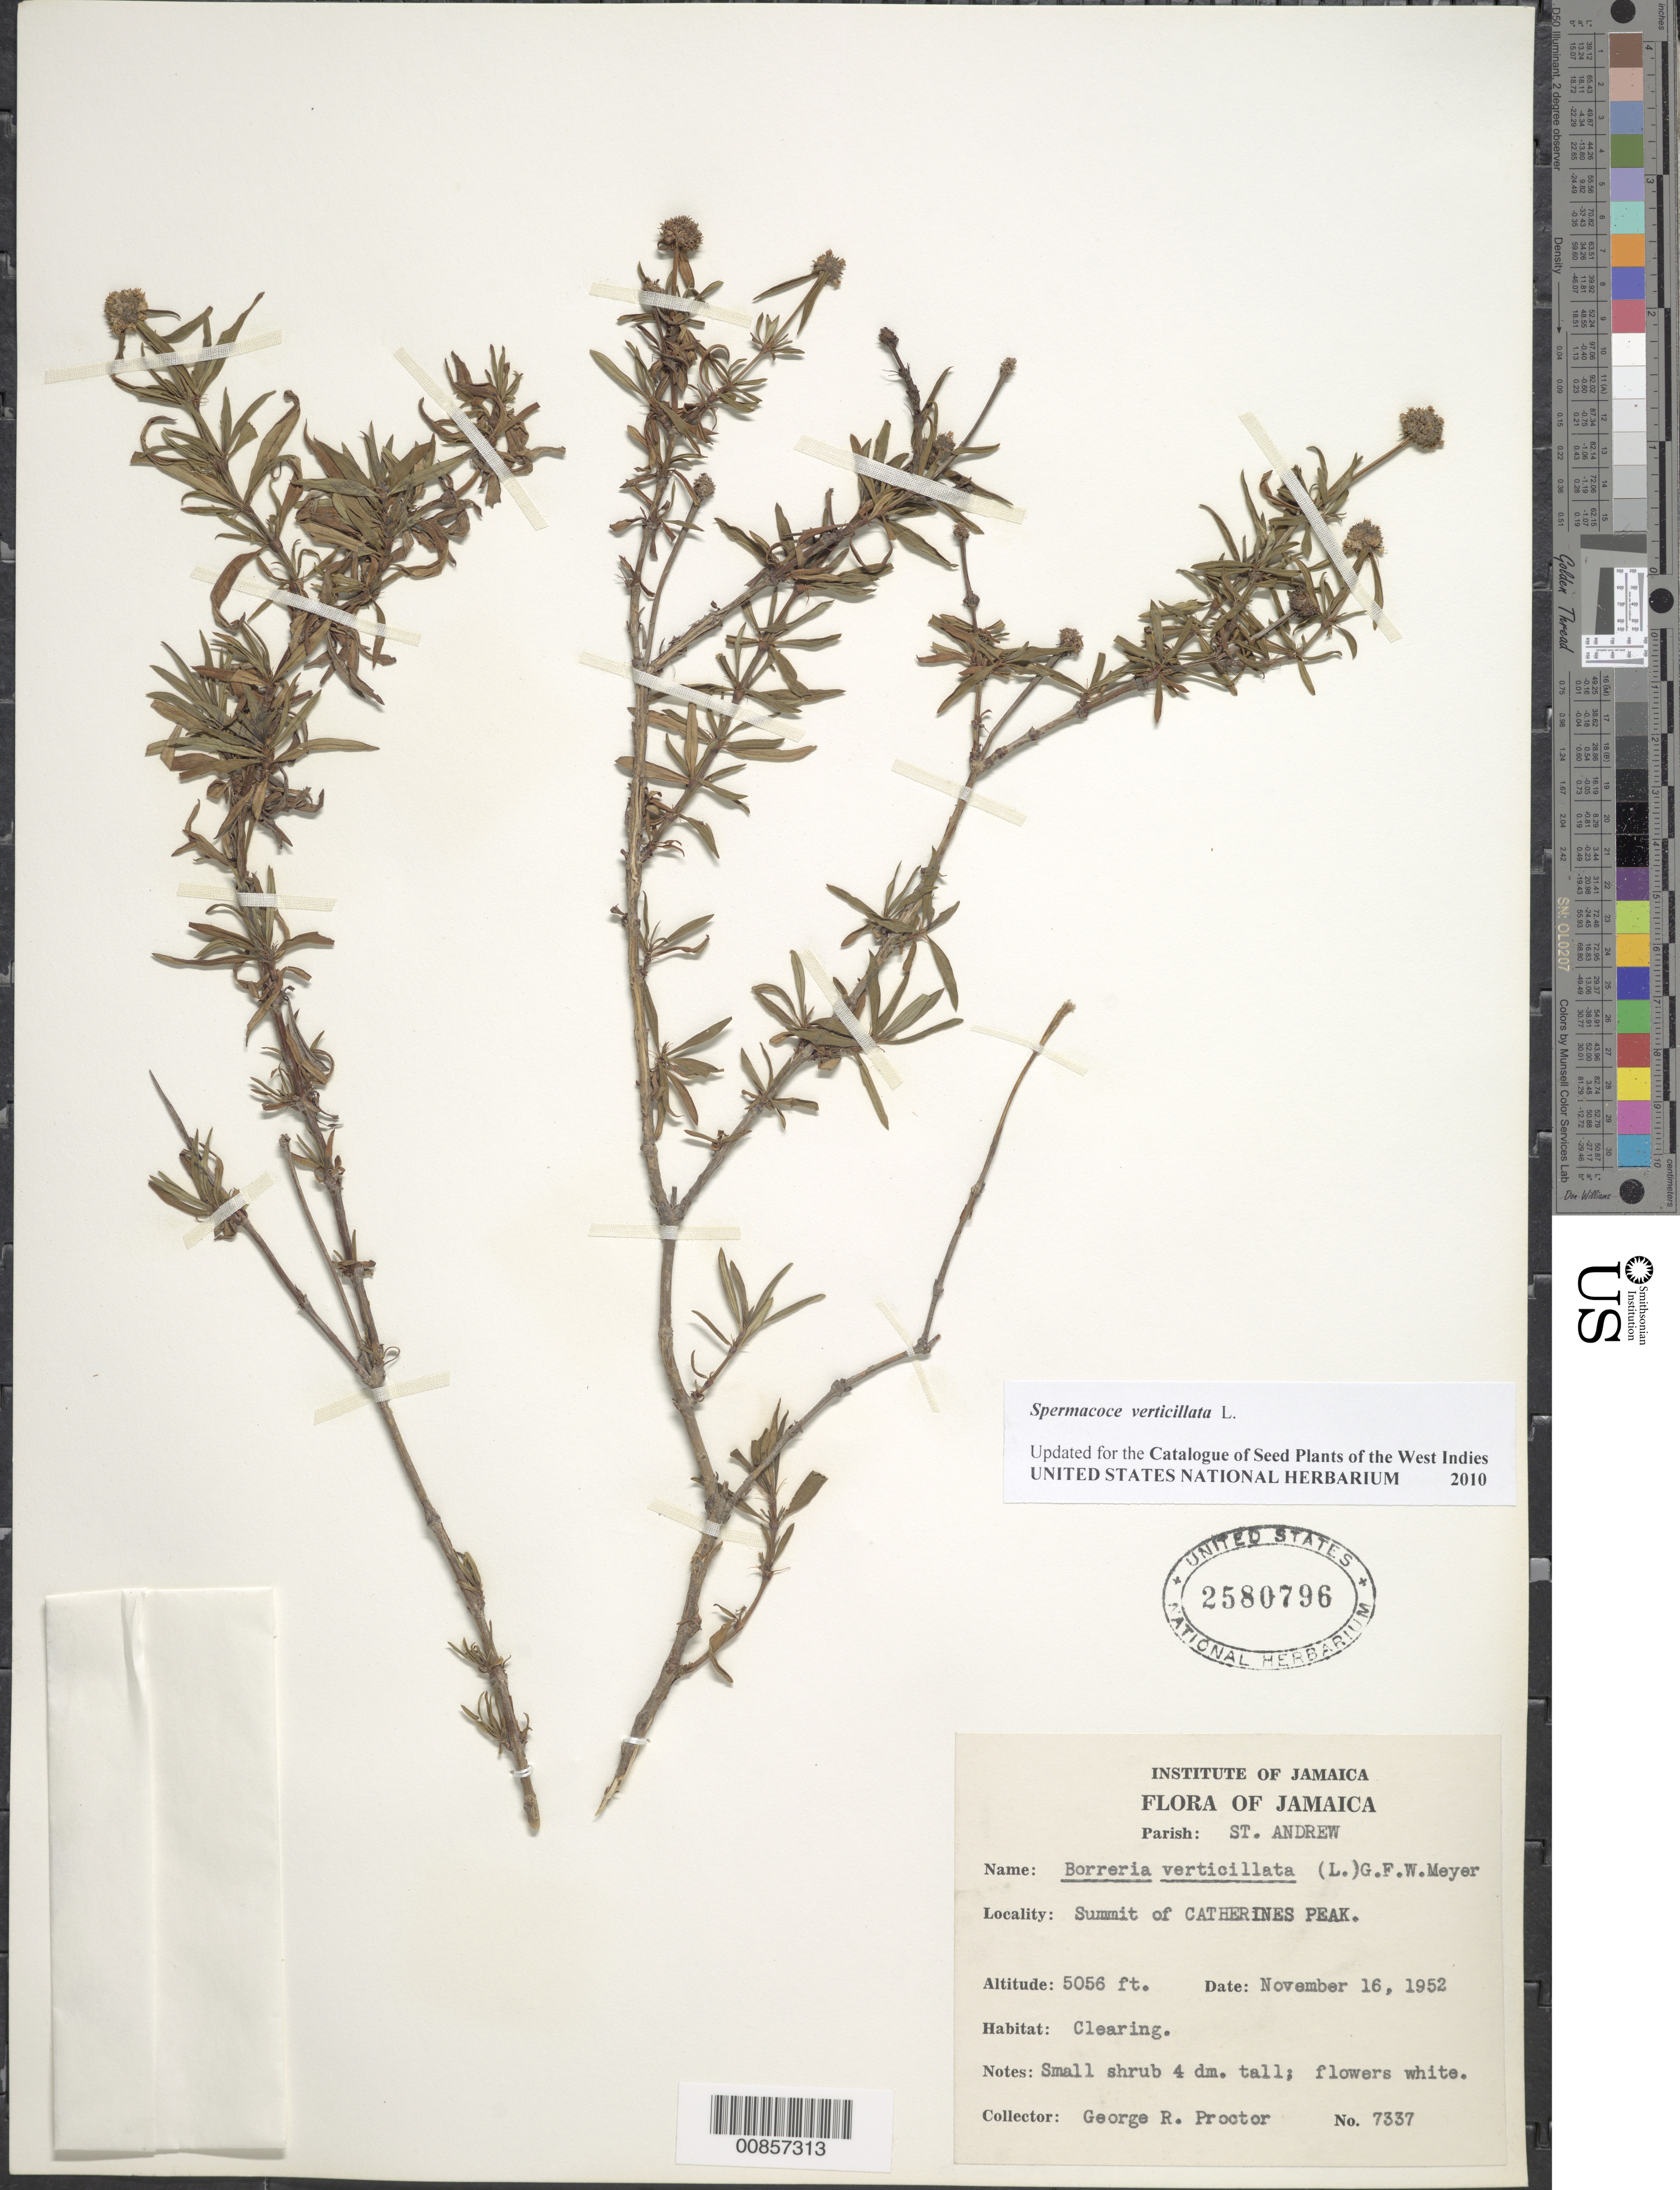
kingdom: Plantae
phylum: Tracheophyta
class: Magnoliopsida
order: Gentianales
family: Rubiaceae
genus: Spermacoce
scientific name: Spermacoce verticillata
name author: L.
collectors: G. R. Proctor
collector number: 7337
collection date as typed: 16 Nov 1952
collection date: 1952-11-16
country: Jamaica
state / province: Saint Andrew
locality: Summit of Catherines Peak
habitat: Clearing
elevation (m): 1541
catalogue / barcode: US 2580796